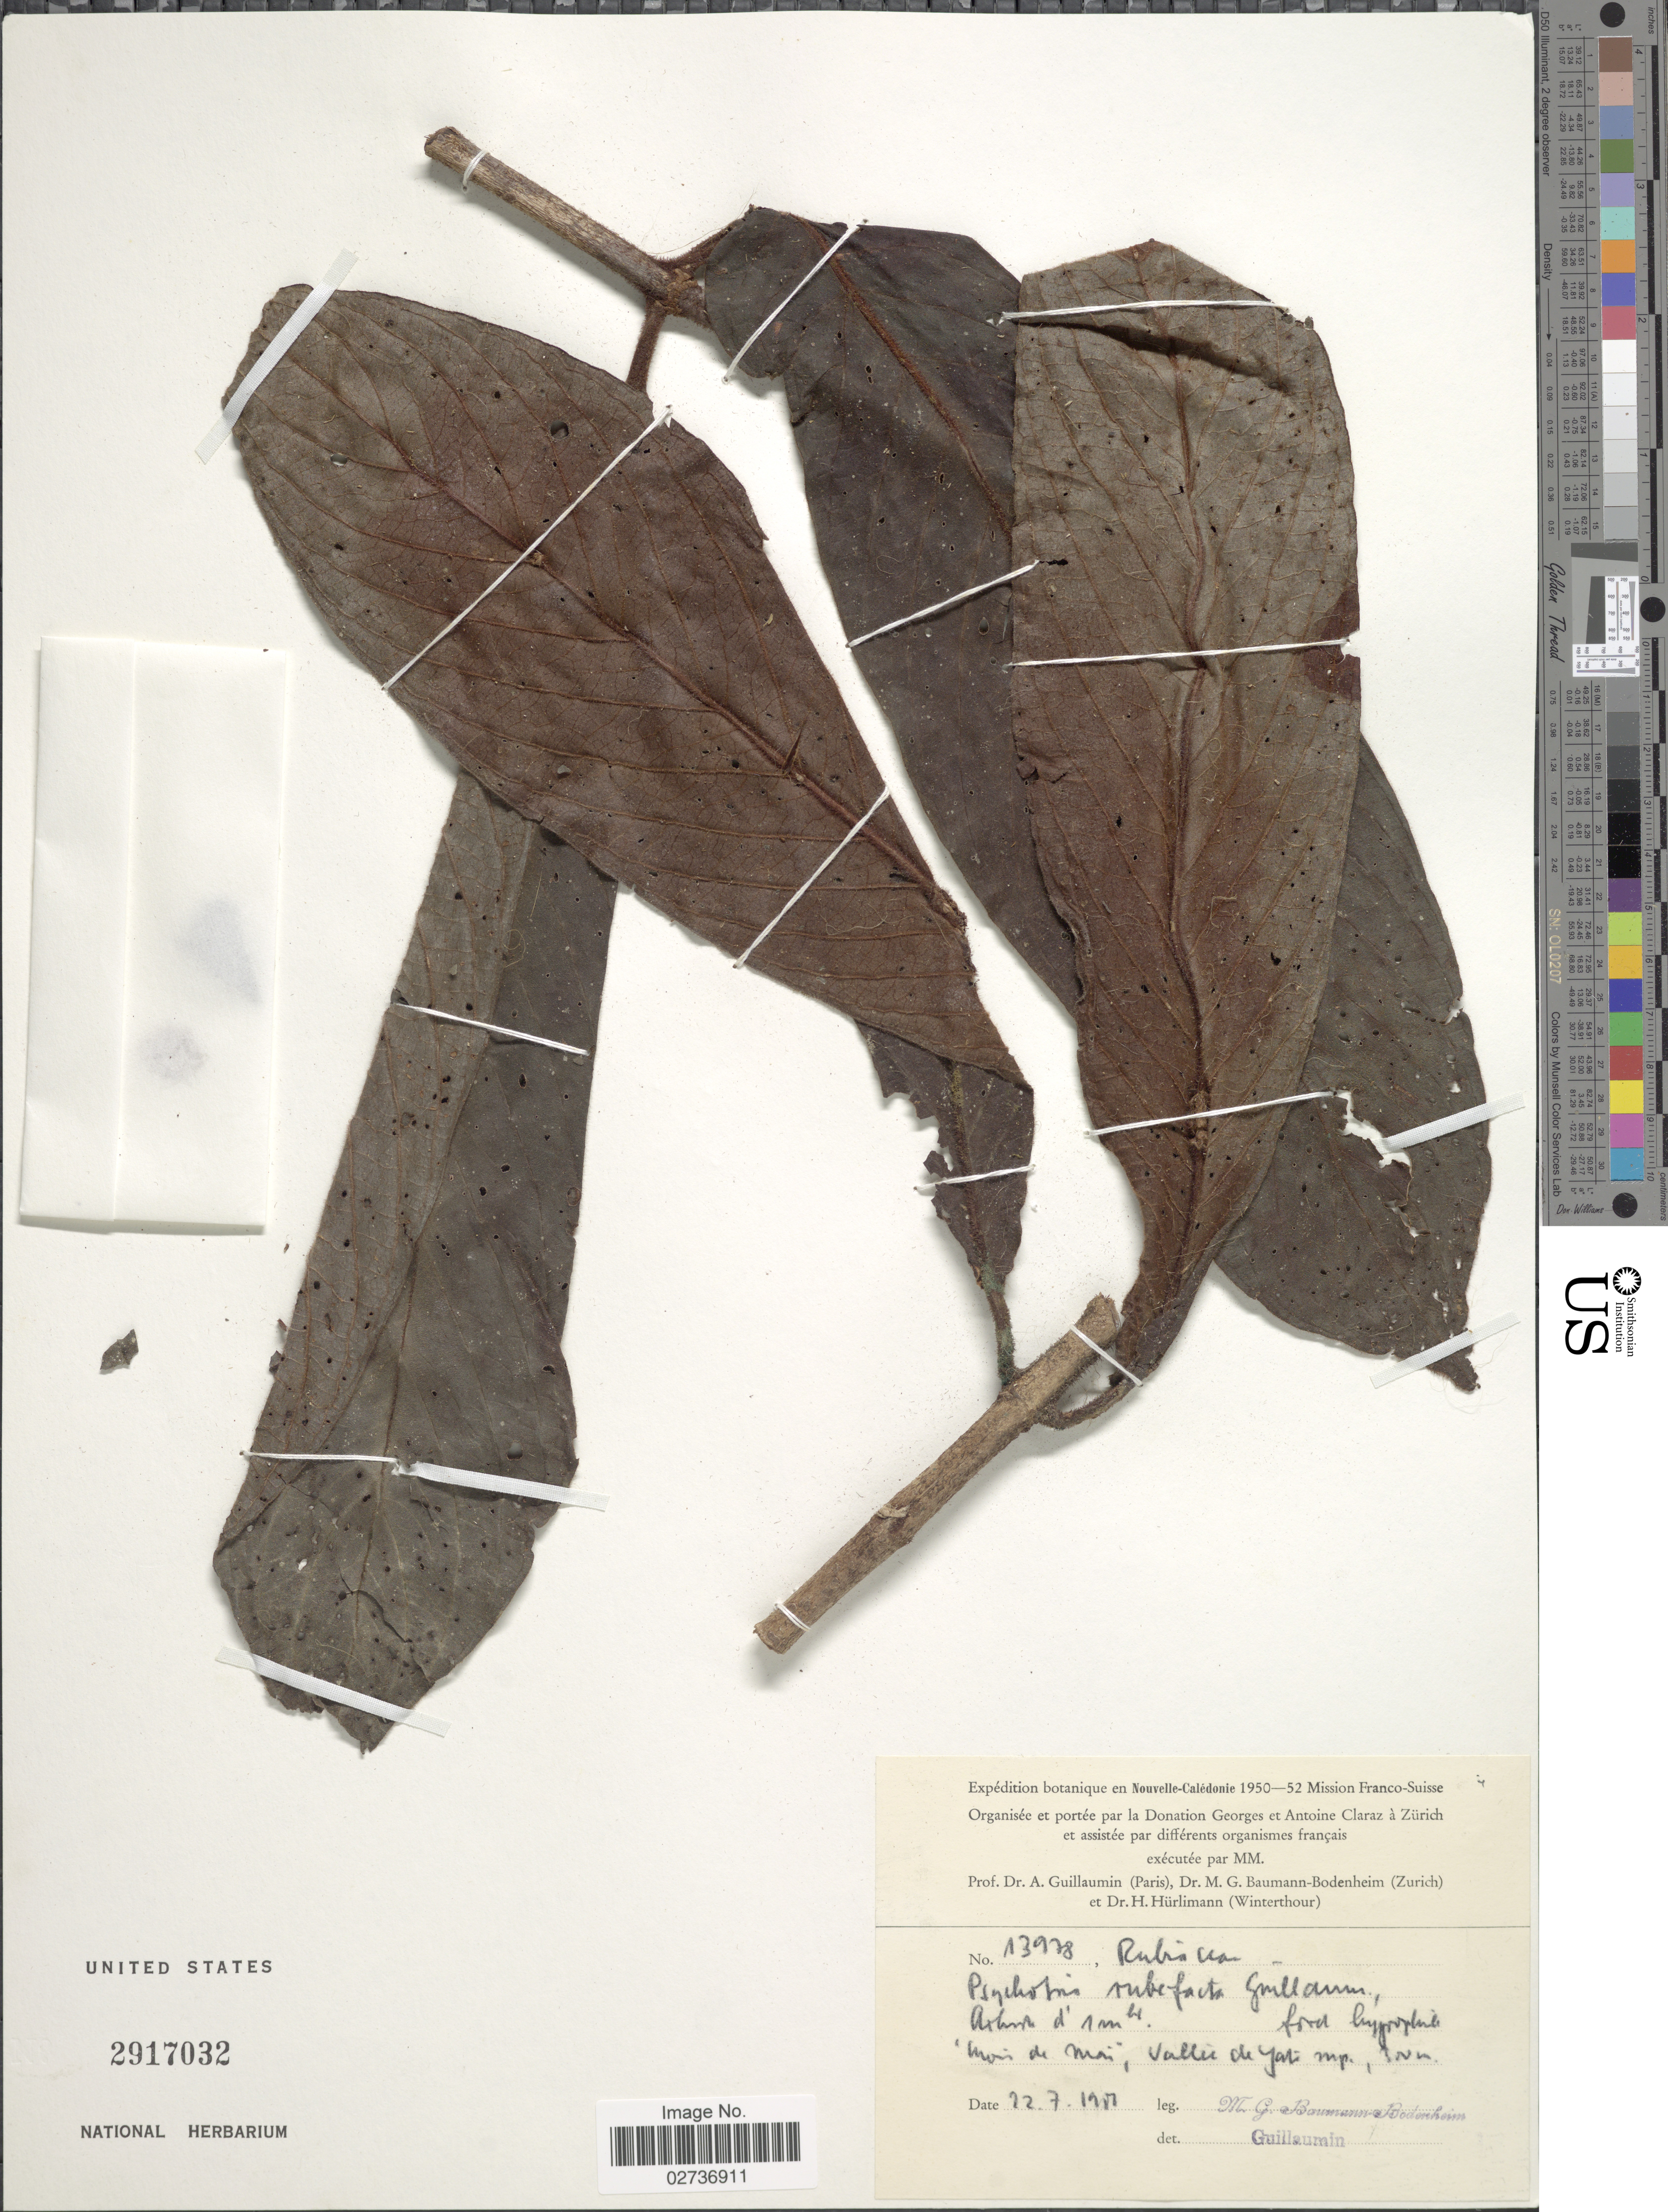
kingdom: Plantae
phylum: Tracheophyta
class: Magnoliopsida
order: Gentianales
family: Rubiaceae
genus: Psychotria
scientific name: Psychotria rubefacta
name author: (S. Moore) Guillaumin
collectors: M. G. Baumann-Bodenheim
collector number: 13978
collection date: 1950-07-22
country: New Caledonia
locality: Mois de Mai, Vallee de Yate mp. [interpreted]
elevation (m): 300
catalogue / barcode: US 2917032